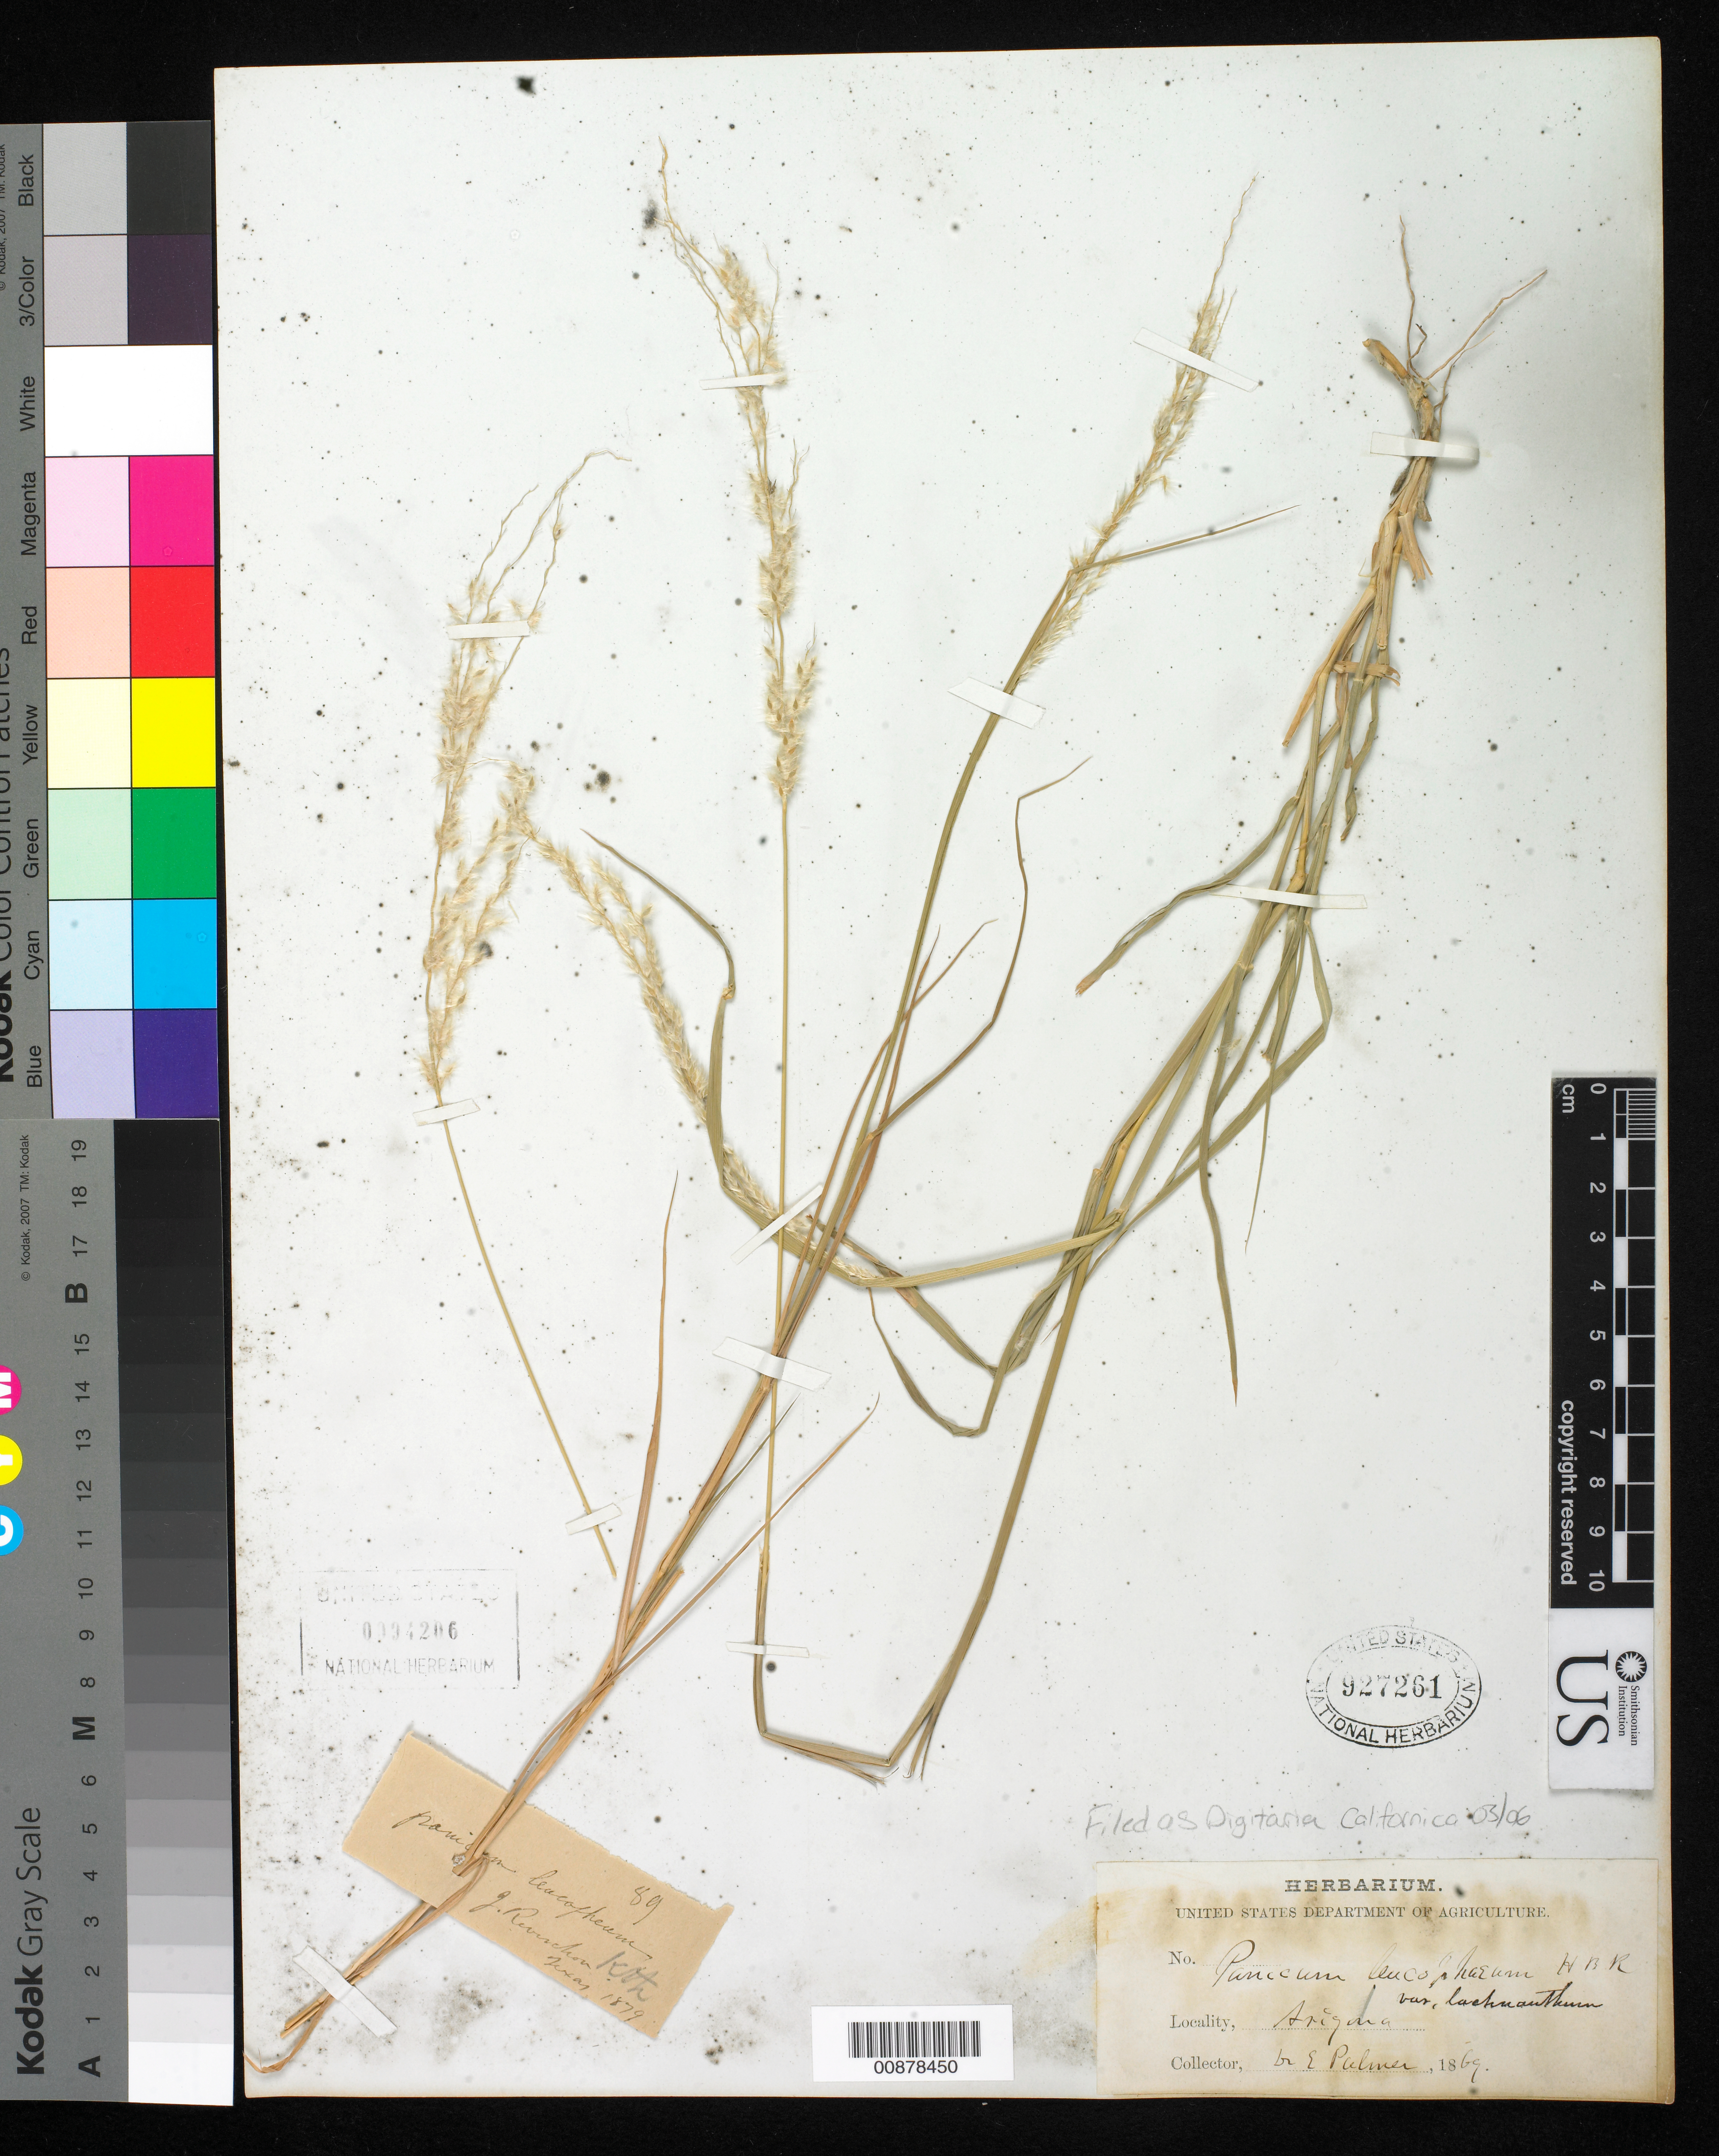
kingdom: Plantae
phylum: Tracheophyta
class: Liliopsida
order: Poales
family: Poaceae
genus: Digitaria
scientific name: Digitaria californica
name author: (Benth.) Henr.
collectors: E. Palmer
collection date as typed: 1869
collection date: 1869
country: United States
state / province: Arizona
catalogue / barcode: US 927261